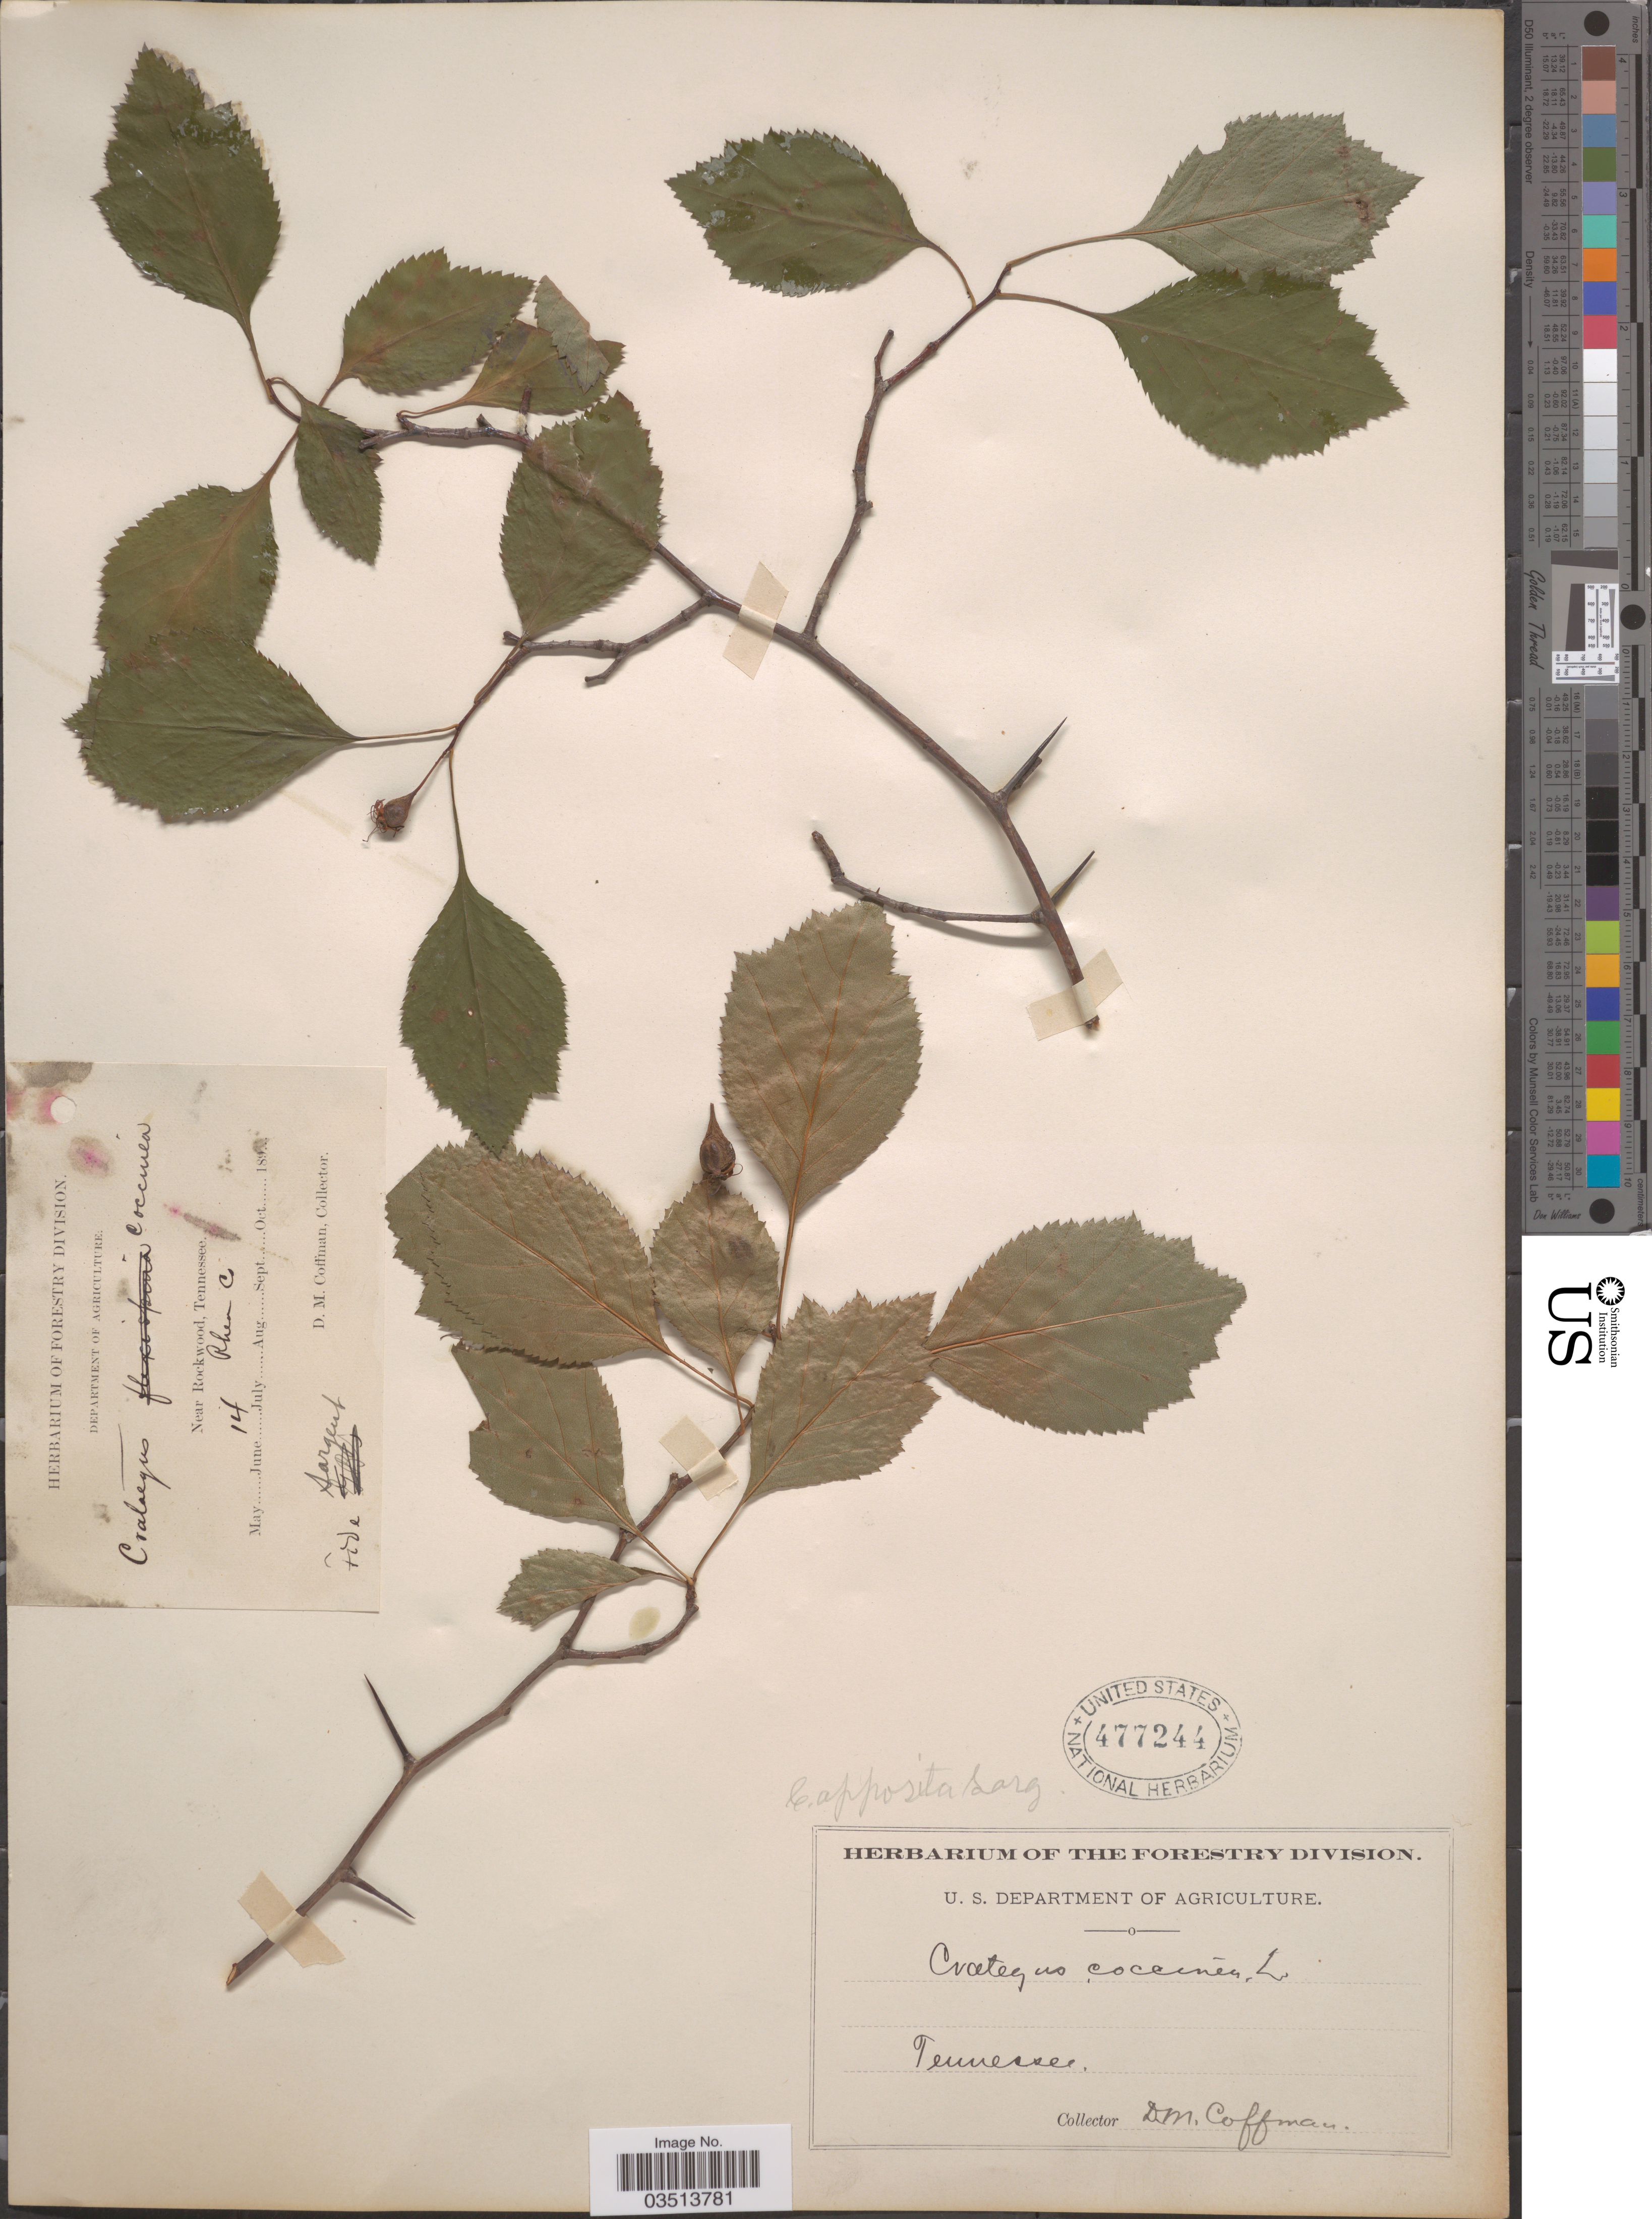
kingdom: Plantae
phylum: Tracheophyta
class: Magnoliopsida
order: Rosales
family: Rosaceae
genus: Crataegus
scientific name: Crataegus coccinea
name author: Ashe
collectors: D. M. Coffman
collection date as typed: June 14 189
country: United States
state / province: Tennessee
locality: Near Rockwood.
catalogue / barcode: US 477244